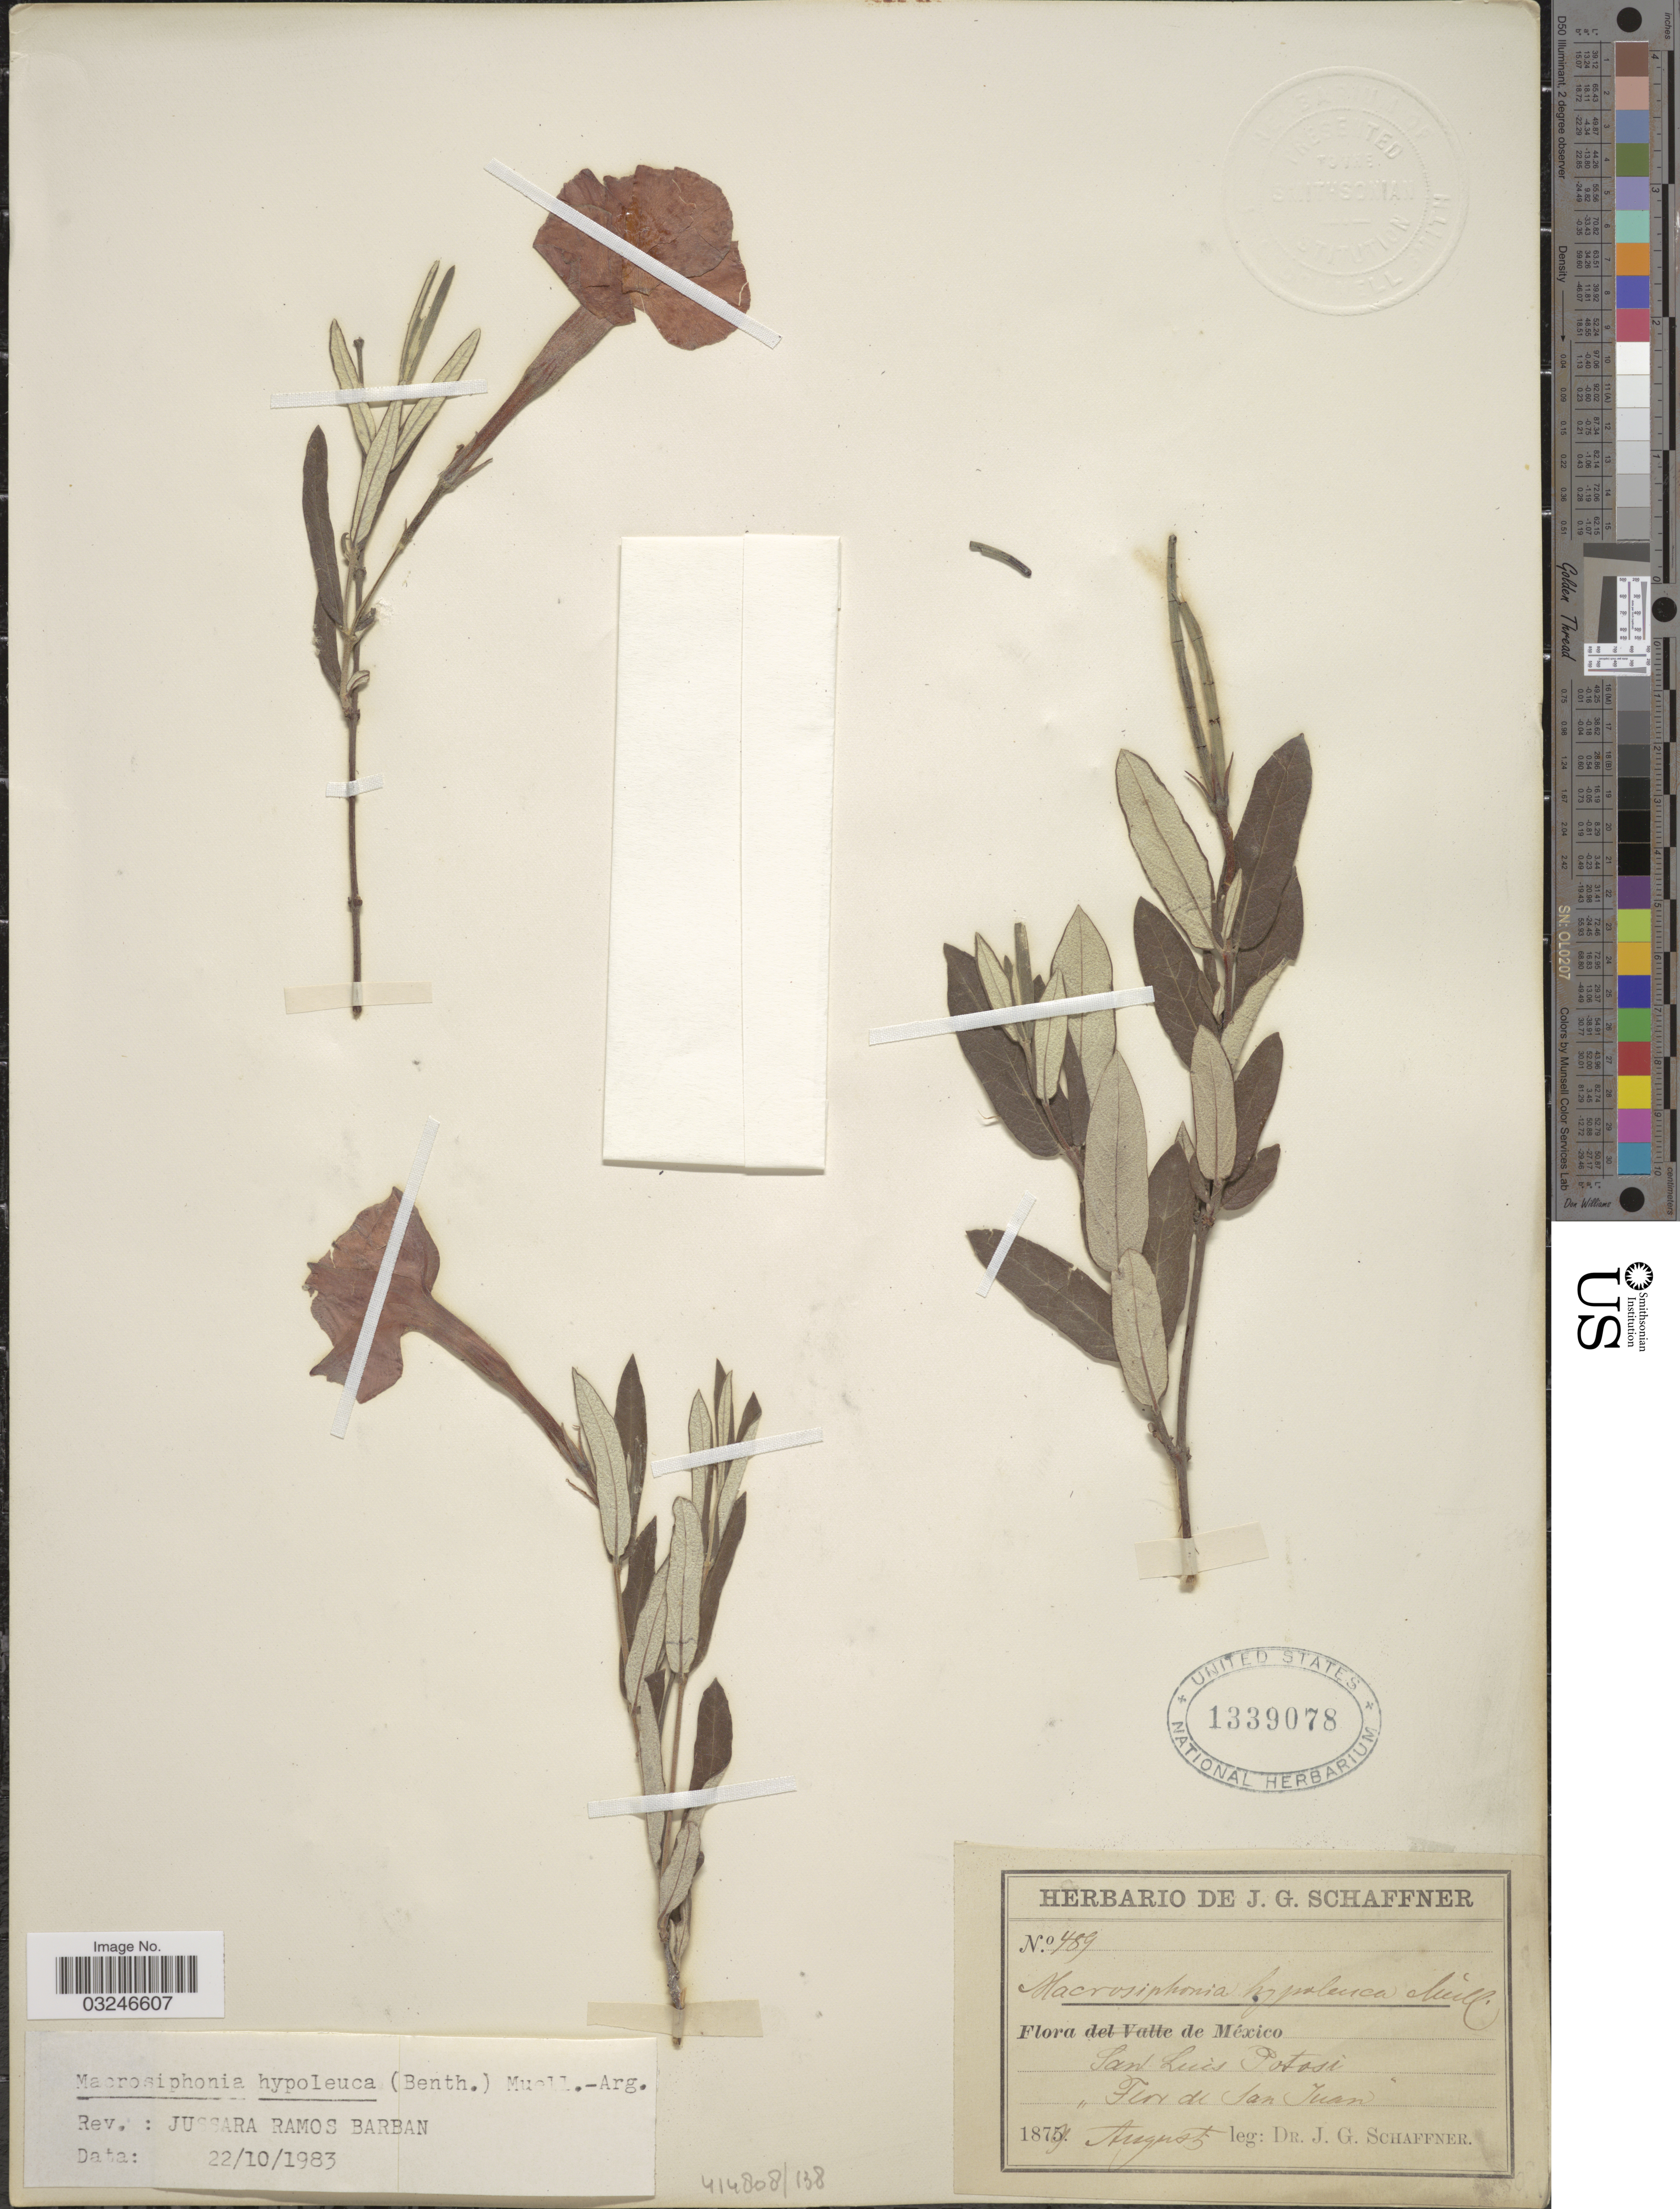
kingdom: Plantae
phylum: Tracheophyta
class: Magnoliopsida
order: Gentianales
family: Apocynaceae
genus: Macrosiphonia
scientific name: Macrosiphonia hypoleuca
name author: (Benth.) Müll. Arg.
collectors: J. G. Schaffner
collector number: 489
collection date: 1879-08-05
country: Mexico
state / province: San Luis Potosí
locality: Sam Luis Potosi.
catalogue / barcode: US 1339078